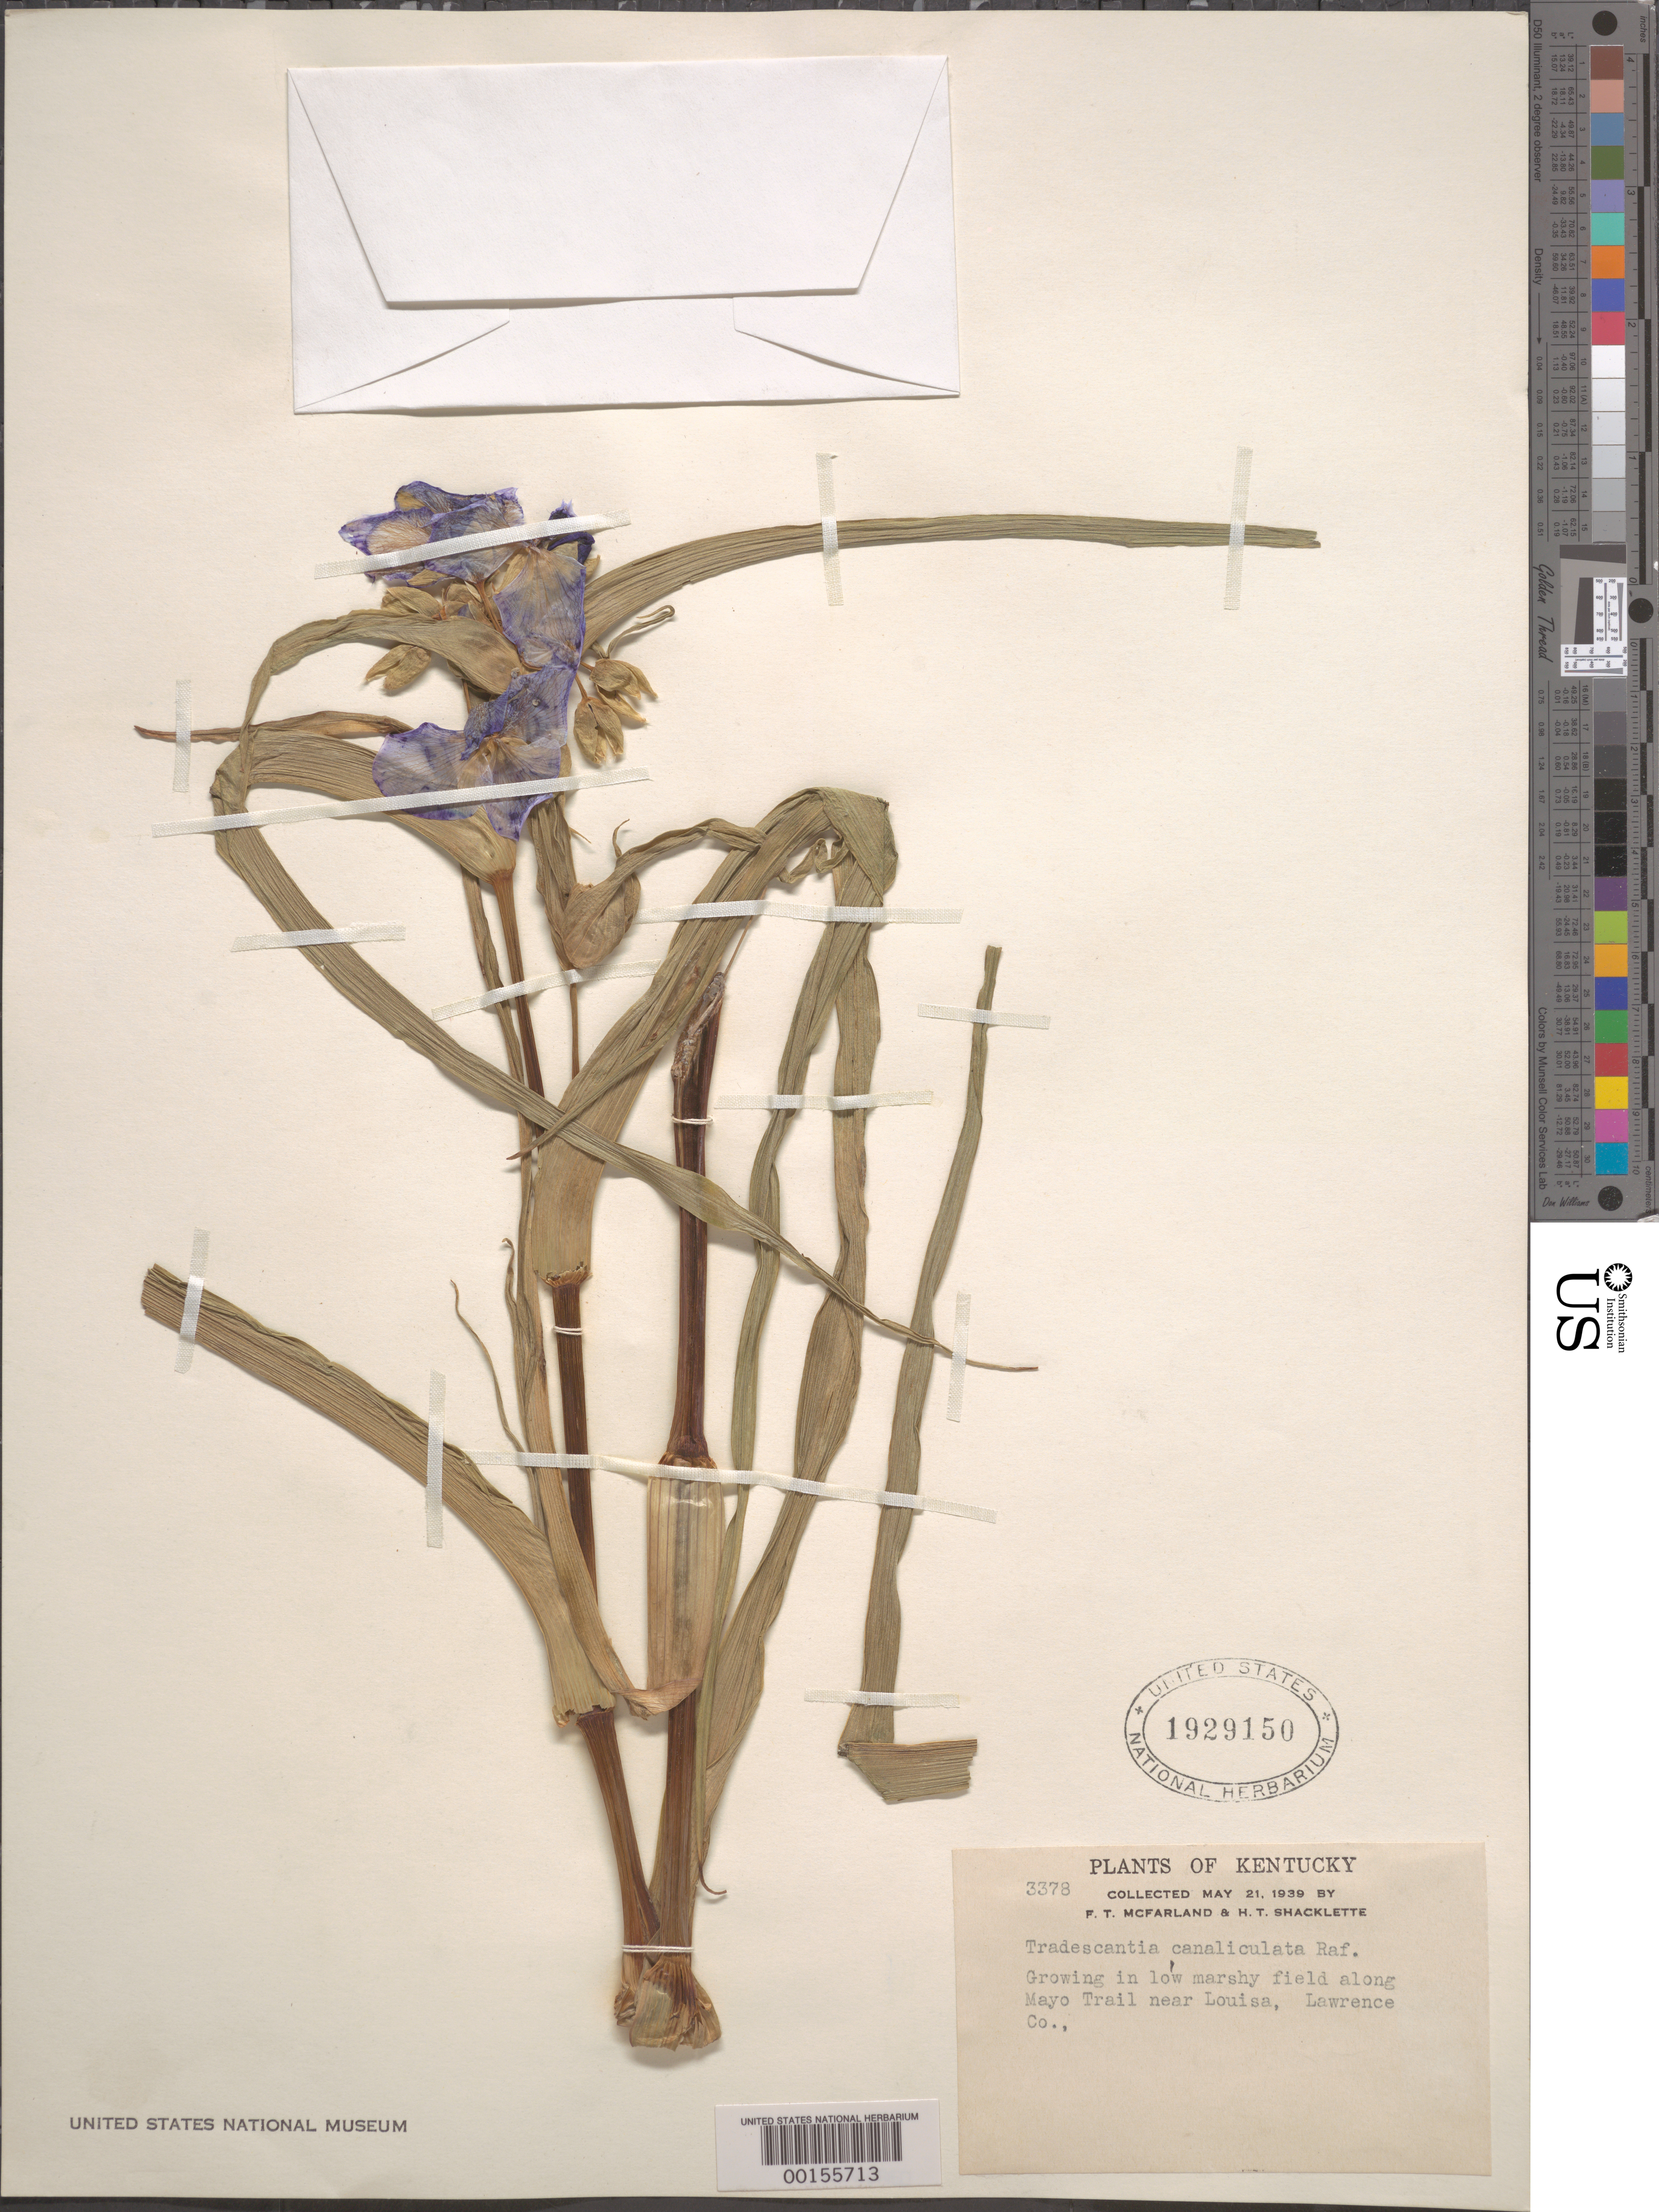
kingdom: Plantae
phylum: Tracheophyta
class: Liliopsida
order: Commelinales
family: Commelinaceae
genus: Tradescantia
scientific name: Tradescantia ohiensis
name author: Raf.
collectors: F. T. McFarland & H. Shacklette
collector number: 3378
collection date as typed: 21 May 1939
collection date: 1939-05-21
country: United States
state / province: Kentucky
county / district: Lawrence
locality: Mayo trail near louisa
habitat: Low, marshy field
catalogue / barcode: US 1929150